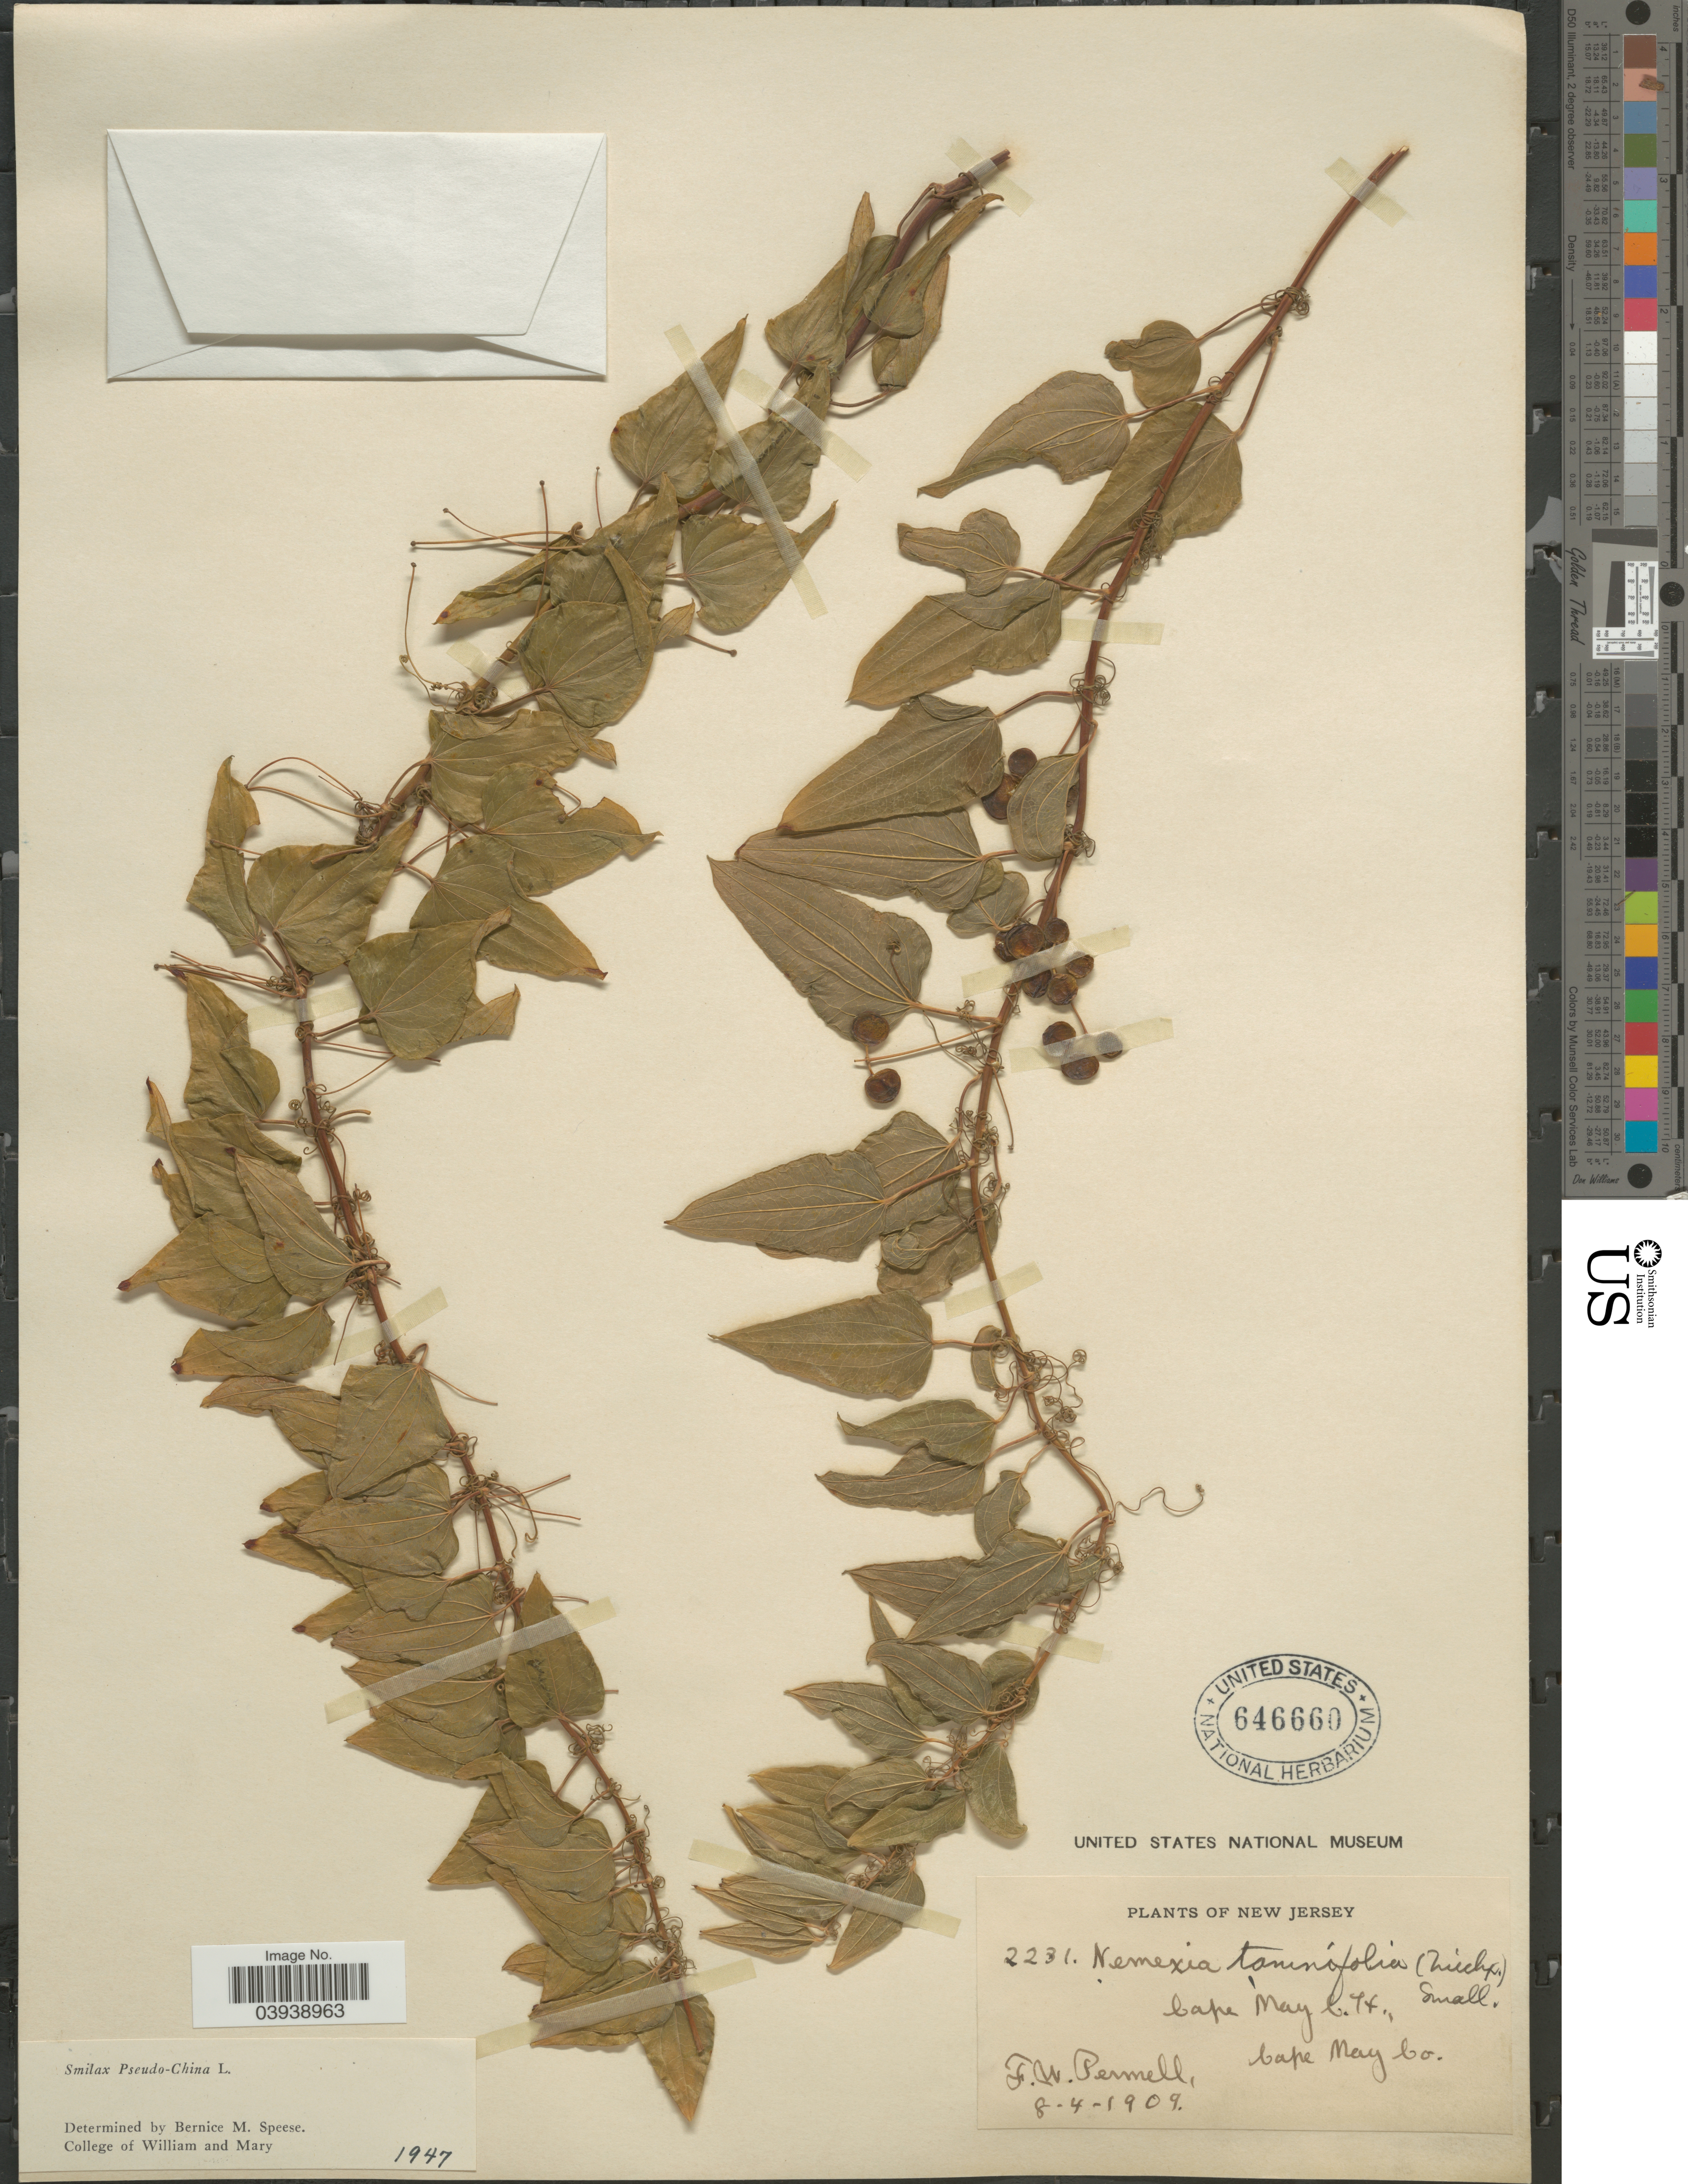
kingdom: Plantae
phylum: Tracheophyta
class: Liliopsida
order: Liliales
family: Smilacaceae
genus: Smilax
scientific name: Smilax pseudochina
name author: L.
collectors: F. W. Pennell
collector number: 2231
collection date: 1909-08-04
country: United States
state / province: New Jersey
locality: Cape May C.H. Cape May Co.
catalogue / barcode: US 646660